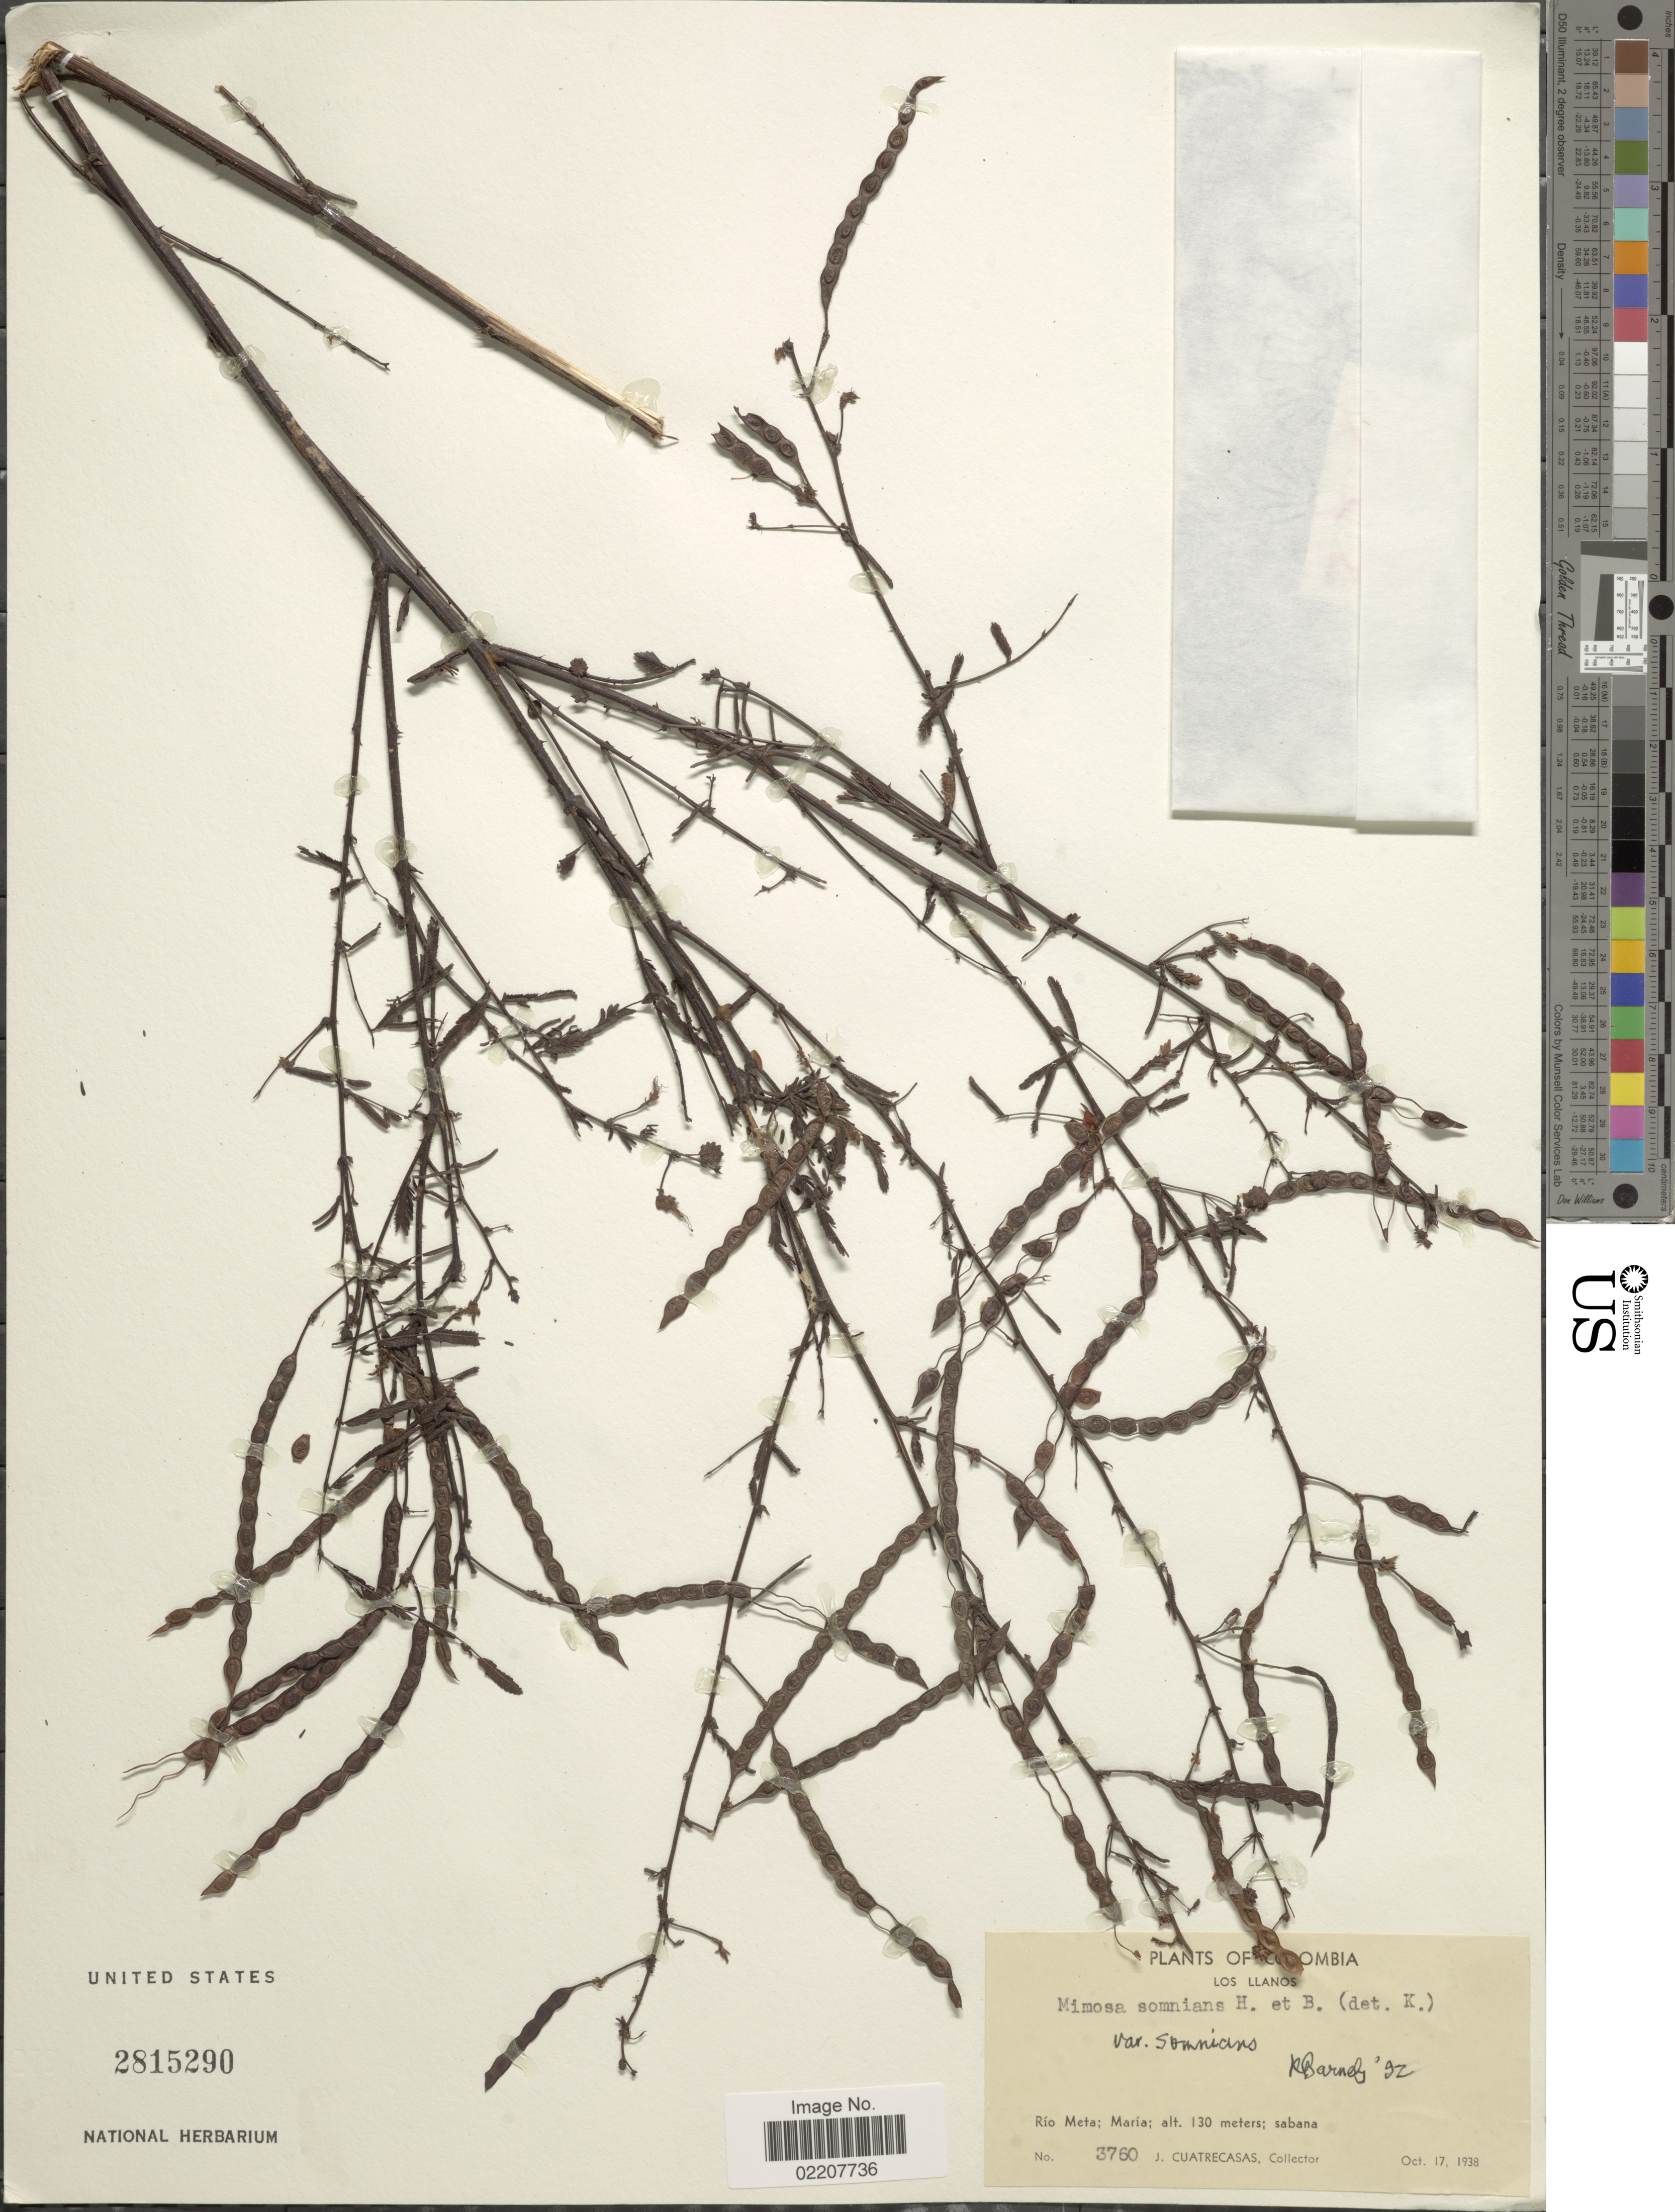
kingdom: Plantae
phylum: Tracheophyta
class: Magnoliopsida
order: Fabales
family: Fabaceae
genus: Mimosa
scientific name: Mimosa somnians var. somnians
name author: Humb. & Bonpl. ex Willd.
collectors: J. Cuatrecasas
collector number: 3760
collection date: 1938-10-17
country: Colombia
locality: Los Llanos, Rio Meta: Maria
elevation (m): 130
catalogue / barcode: US 2815290